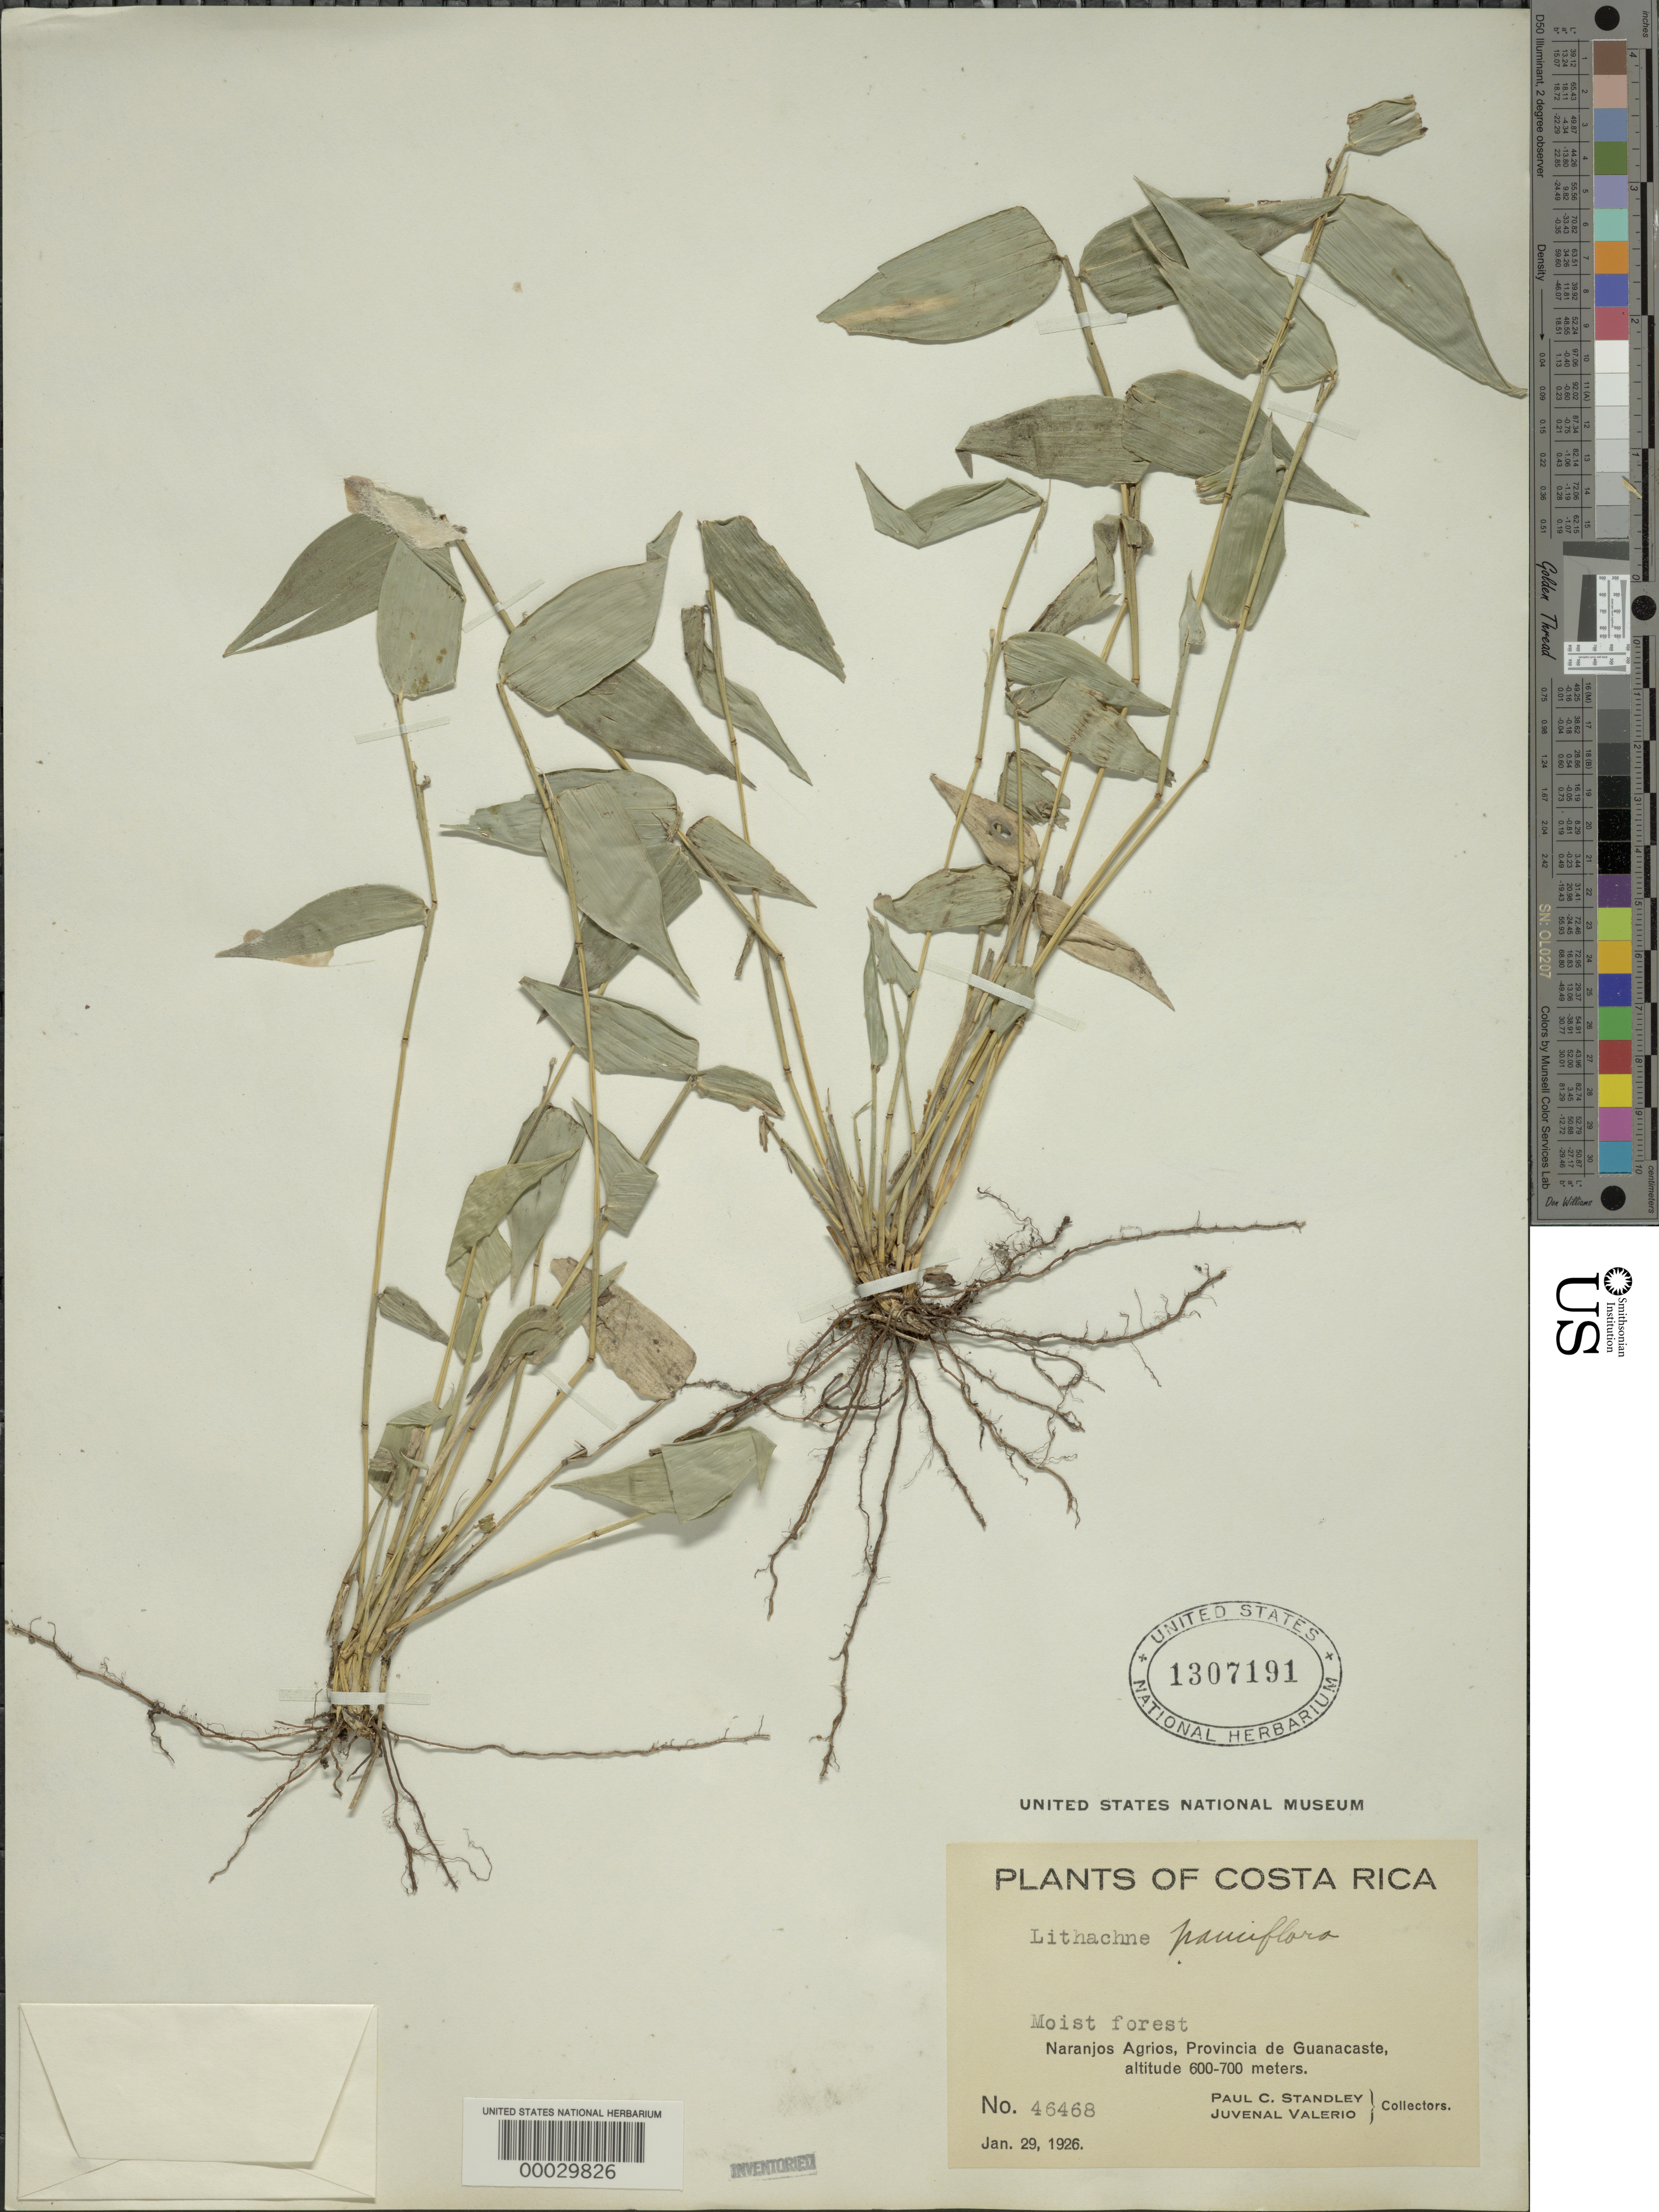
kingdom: Plantae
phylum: Tracheophyta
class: Liliopsida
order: Poales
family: Poaceae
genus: Lithachne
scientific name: Lithachne pauciflora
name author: (Sw.) P. Beauv.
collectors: P. C. Standley & J. Valerio R.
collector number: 46468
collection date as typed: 29 Jan 1926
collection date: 1926-01-29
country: Costa Rica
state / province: Guanacaste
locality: Naranjos Agrios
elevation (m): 600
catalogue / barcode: US 1307191